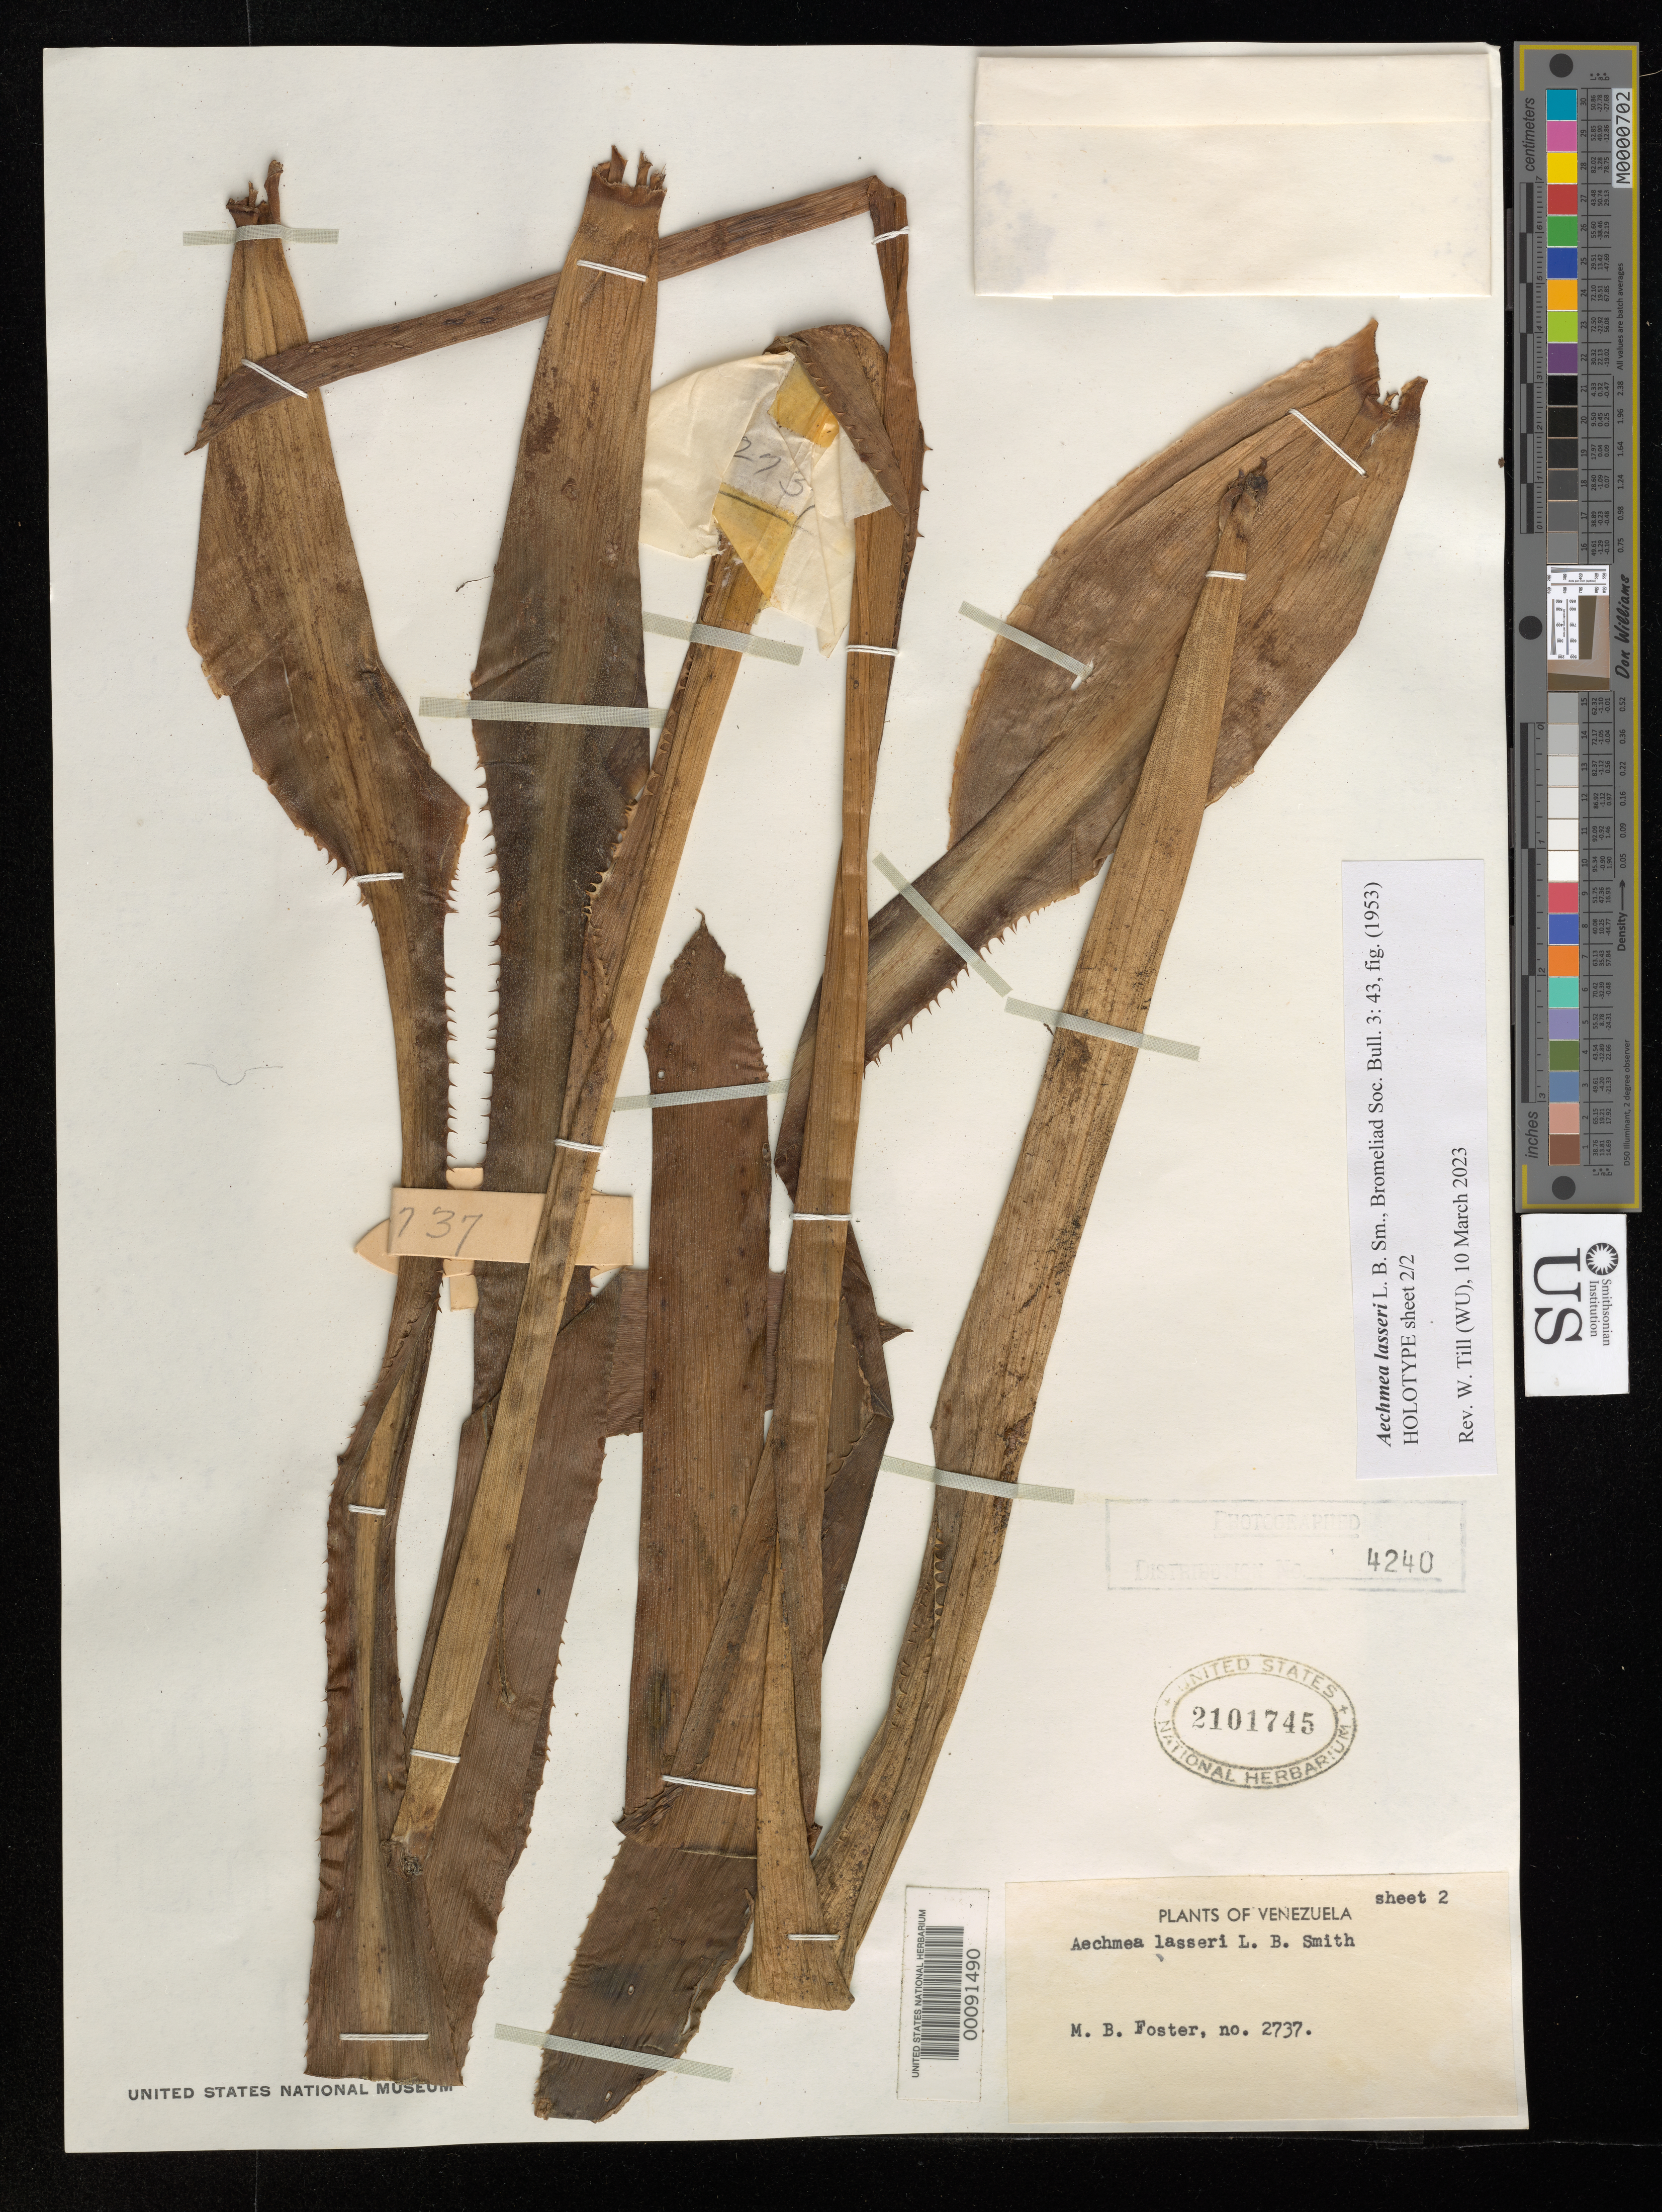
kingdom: Plantae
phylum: Tracheophyta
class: Liliopsida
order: Poales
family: Bromeliaceae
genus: Aechmea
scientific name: Aechmea lasseri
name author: L.B. Sm.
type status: Isotype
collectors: M. B. Foster & H. Teuscher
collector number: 2737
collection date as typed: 13 Oct 1951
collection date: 1951-10-13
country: Venezuela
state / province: Aragua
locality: Rancho Grande.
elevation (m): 1600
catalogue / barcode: US 2101745